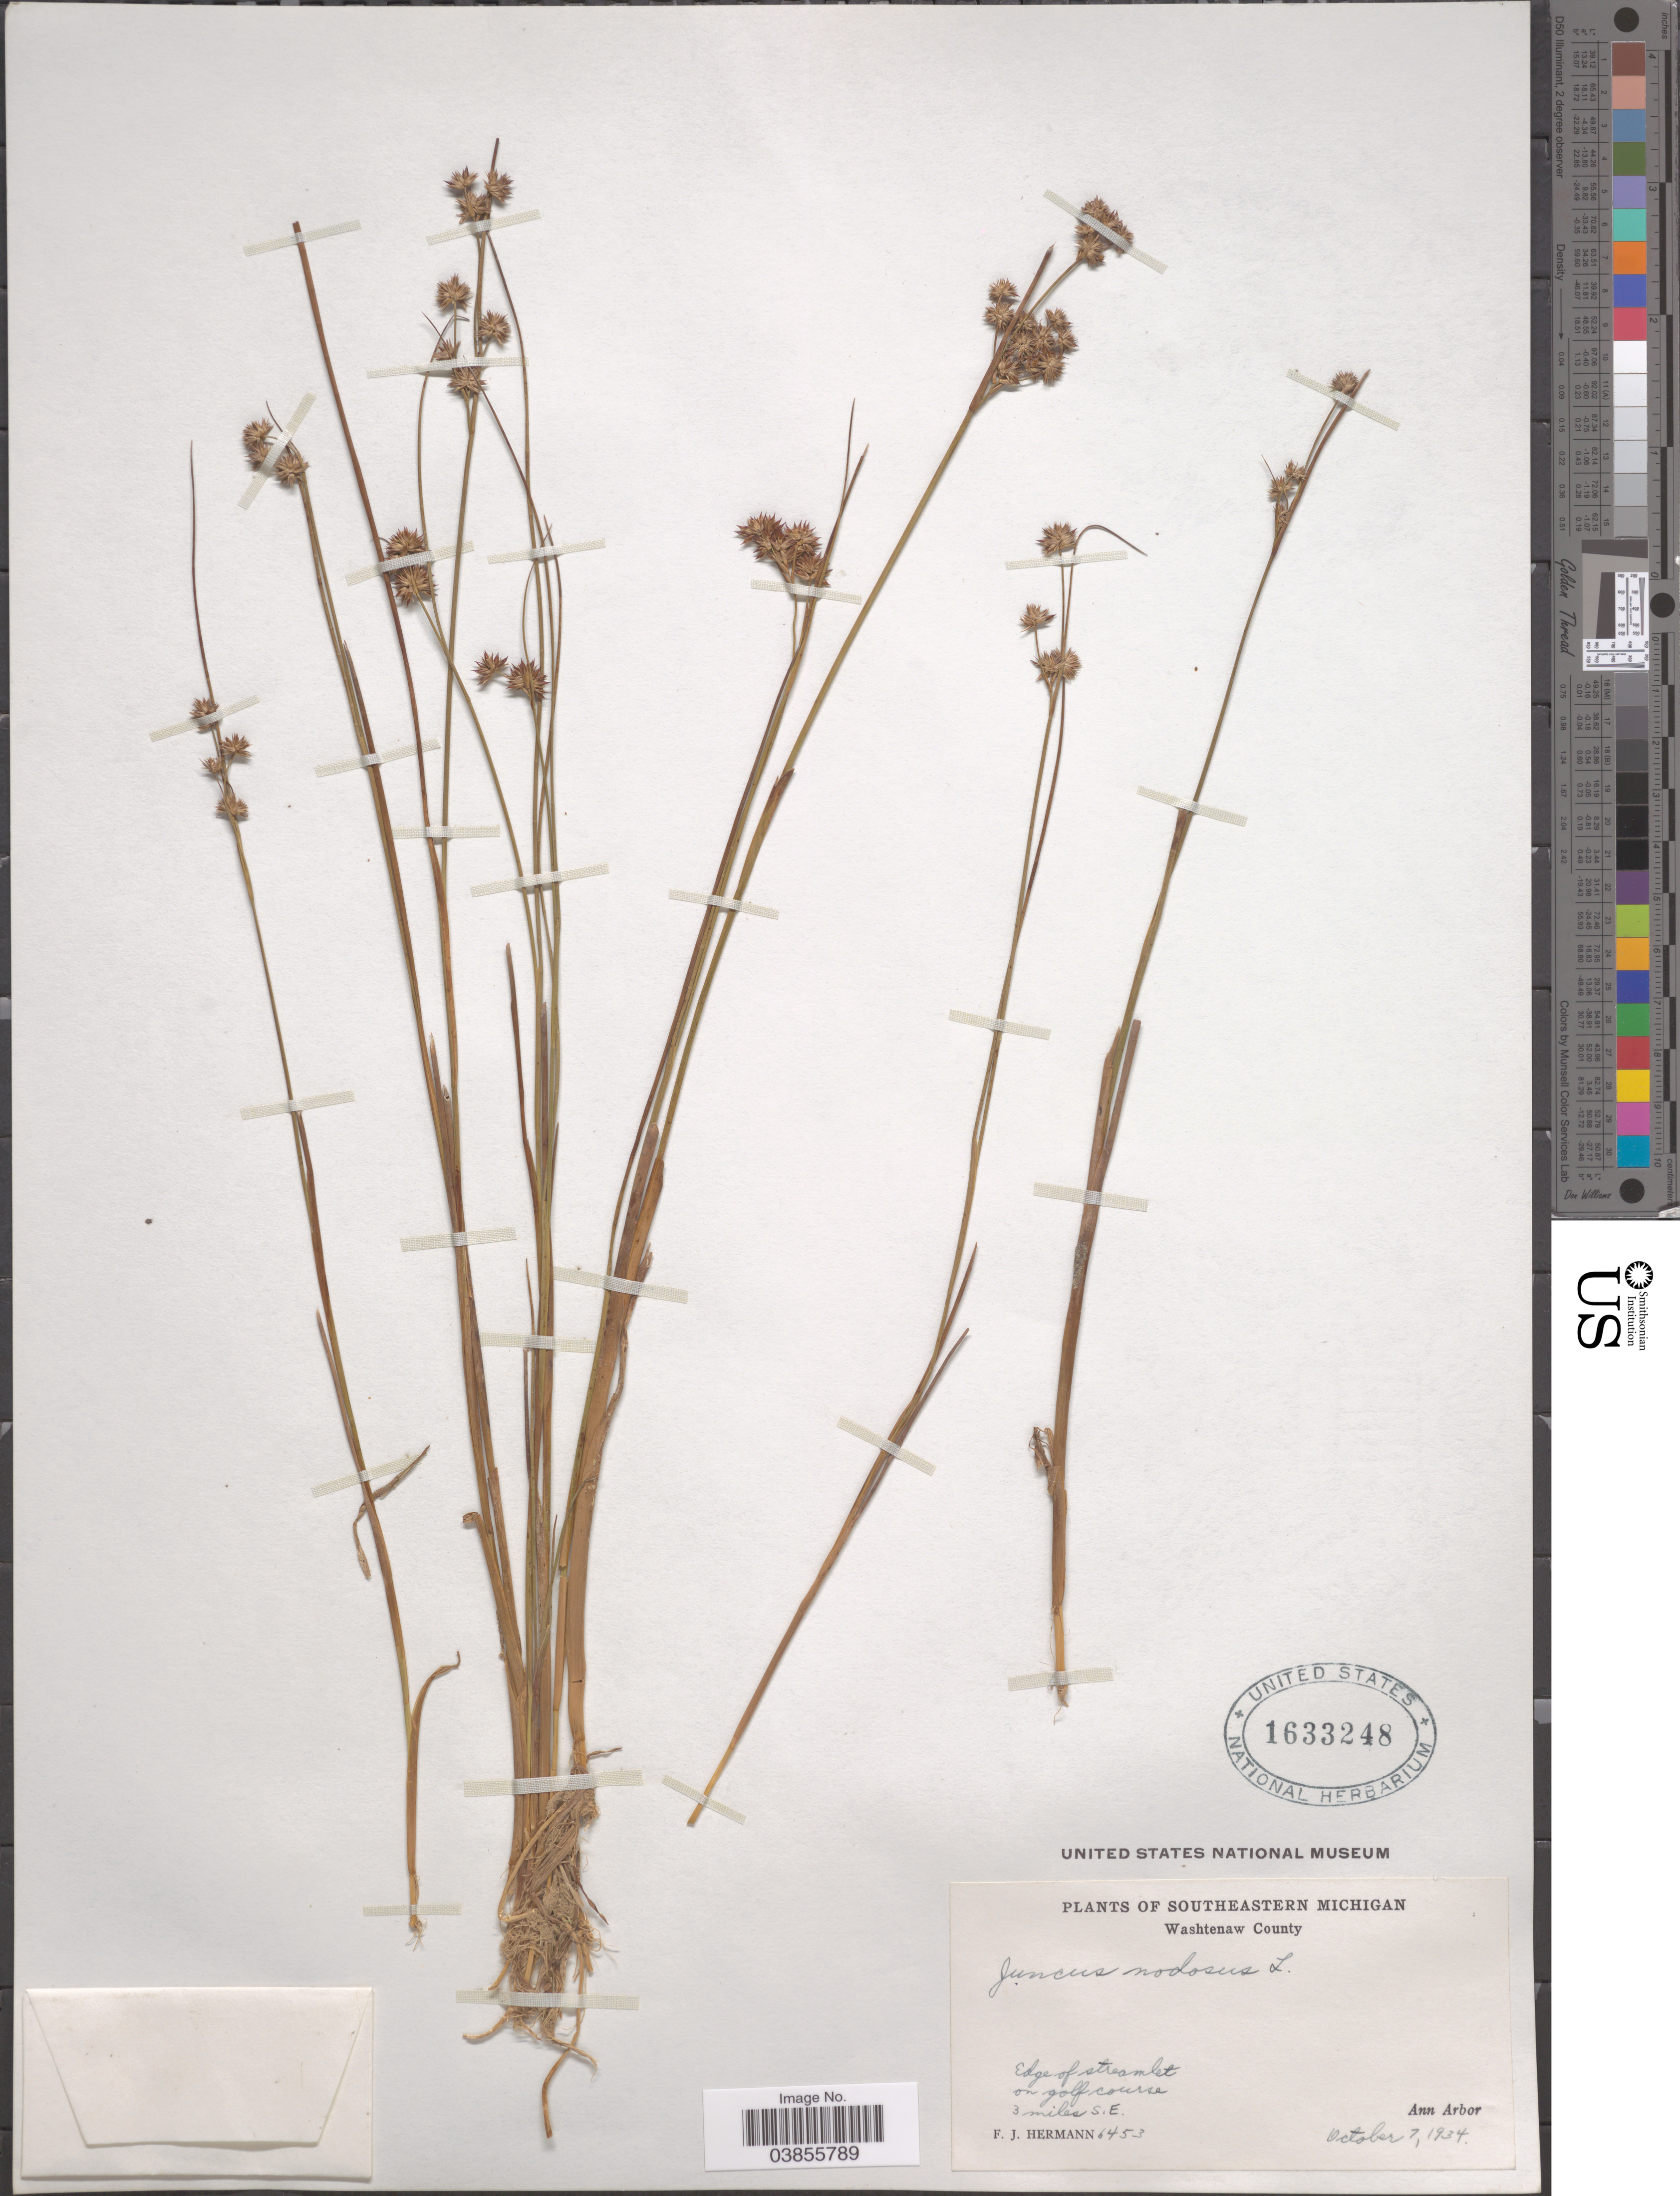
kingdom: Plantae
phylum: Tracheophyta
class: Liliopsida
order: Poales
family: Juncaceae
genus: Juncus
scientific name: Juncus nodosus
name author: L.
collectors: F. J. Hermann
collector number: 6453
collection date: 1934-10-07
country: United States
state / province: Michigan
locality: Southeastern Michigan. Washtenaw County. Edge of streamlet on golf course 3 miles S.E. Ann Arbor.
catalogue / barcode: US 1633248